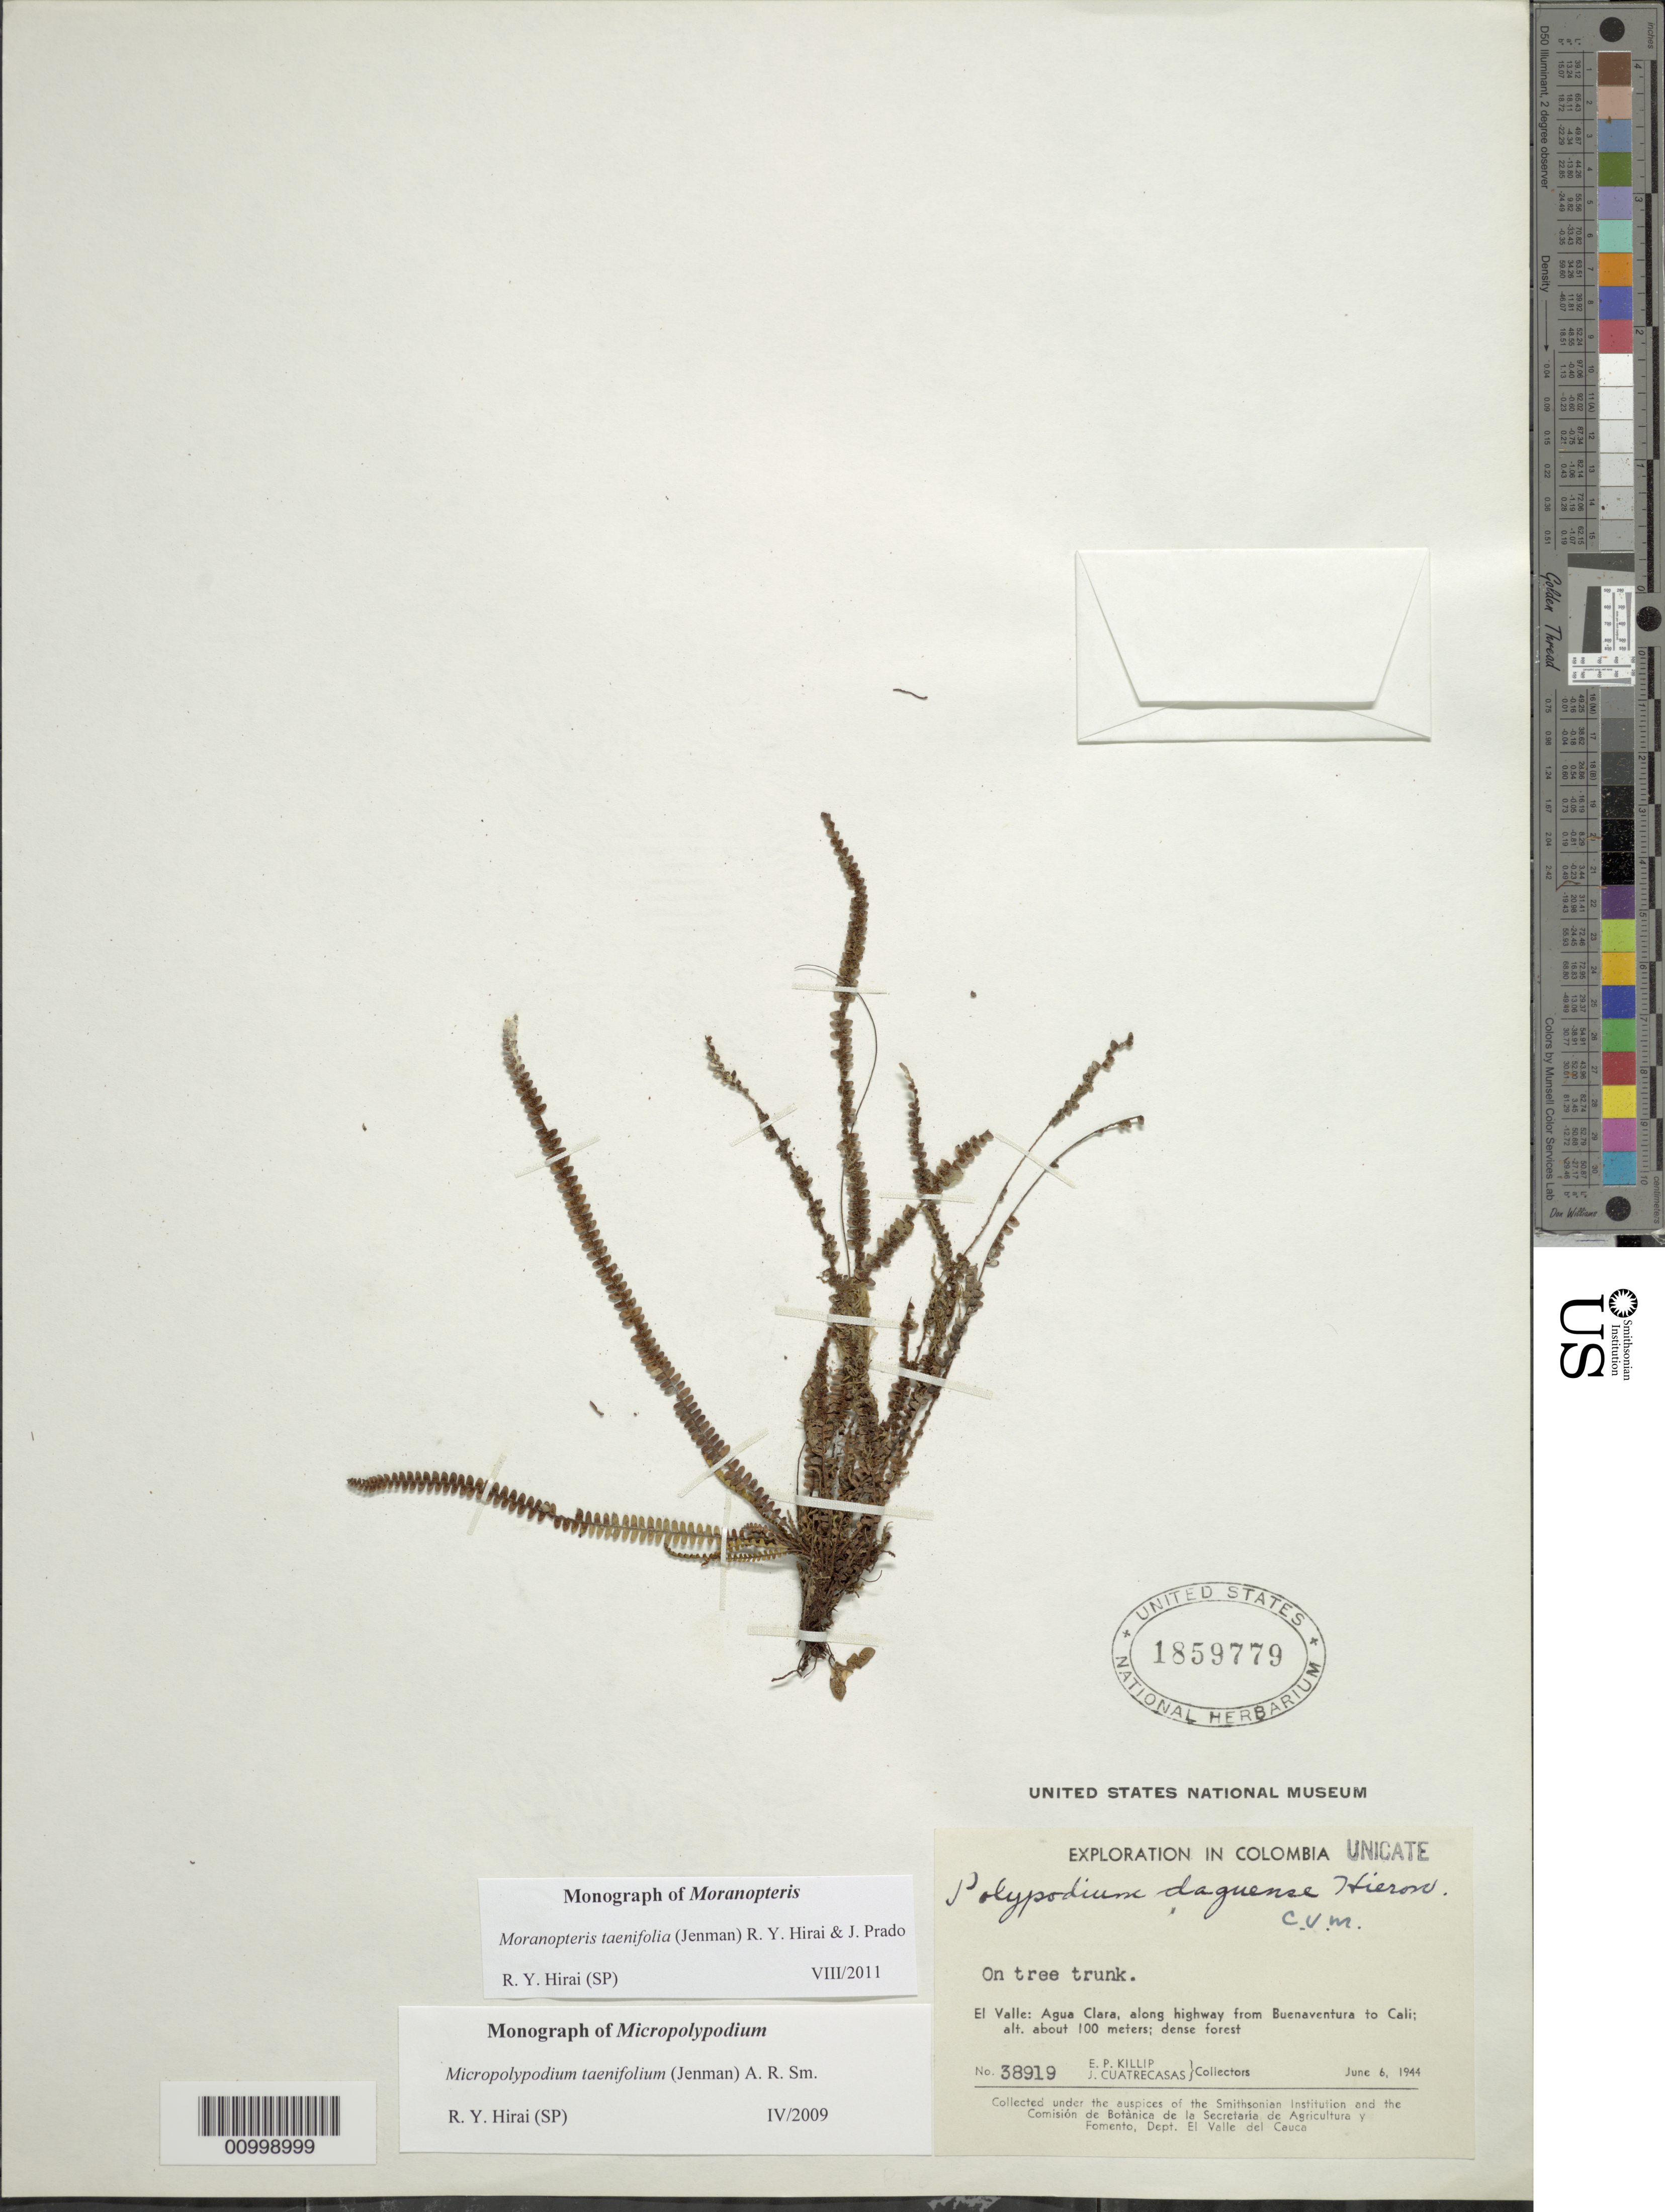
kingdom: Plantae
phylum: Tracheophyta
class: Polypodiopsida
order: Polypodiales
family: Polypodiaceae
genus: Moranopteris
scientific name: Moranopteris taenifolia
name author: (Jenman) R. Y. Hirai & J. Prado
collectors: E. P. Killip & J. Cuatrecasas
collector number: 38919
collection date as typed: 6-Jun-44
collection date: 1944-06-06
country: Colombia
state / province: Valle del Cauca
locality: Agua Clara, along highway from Beenaventura to Cali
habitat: Dense forest; on tree trunks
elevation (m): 100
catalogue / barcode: US 1859779